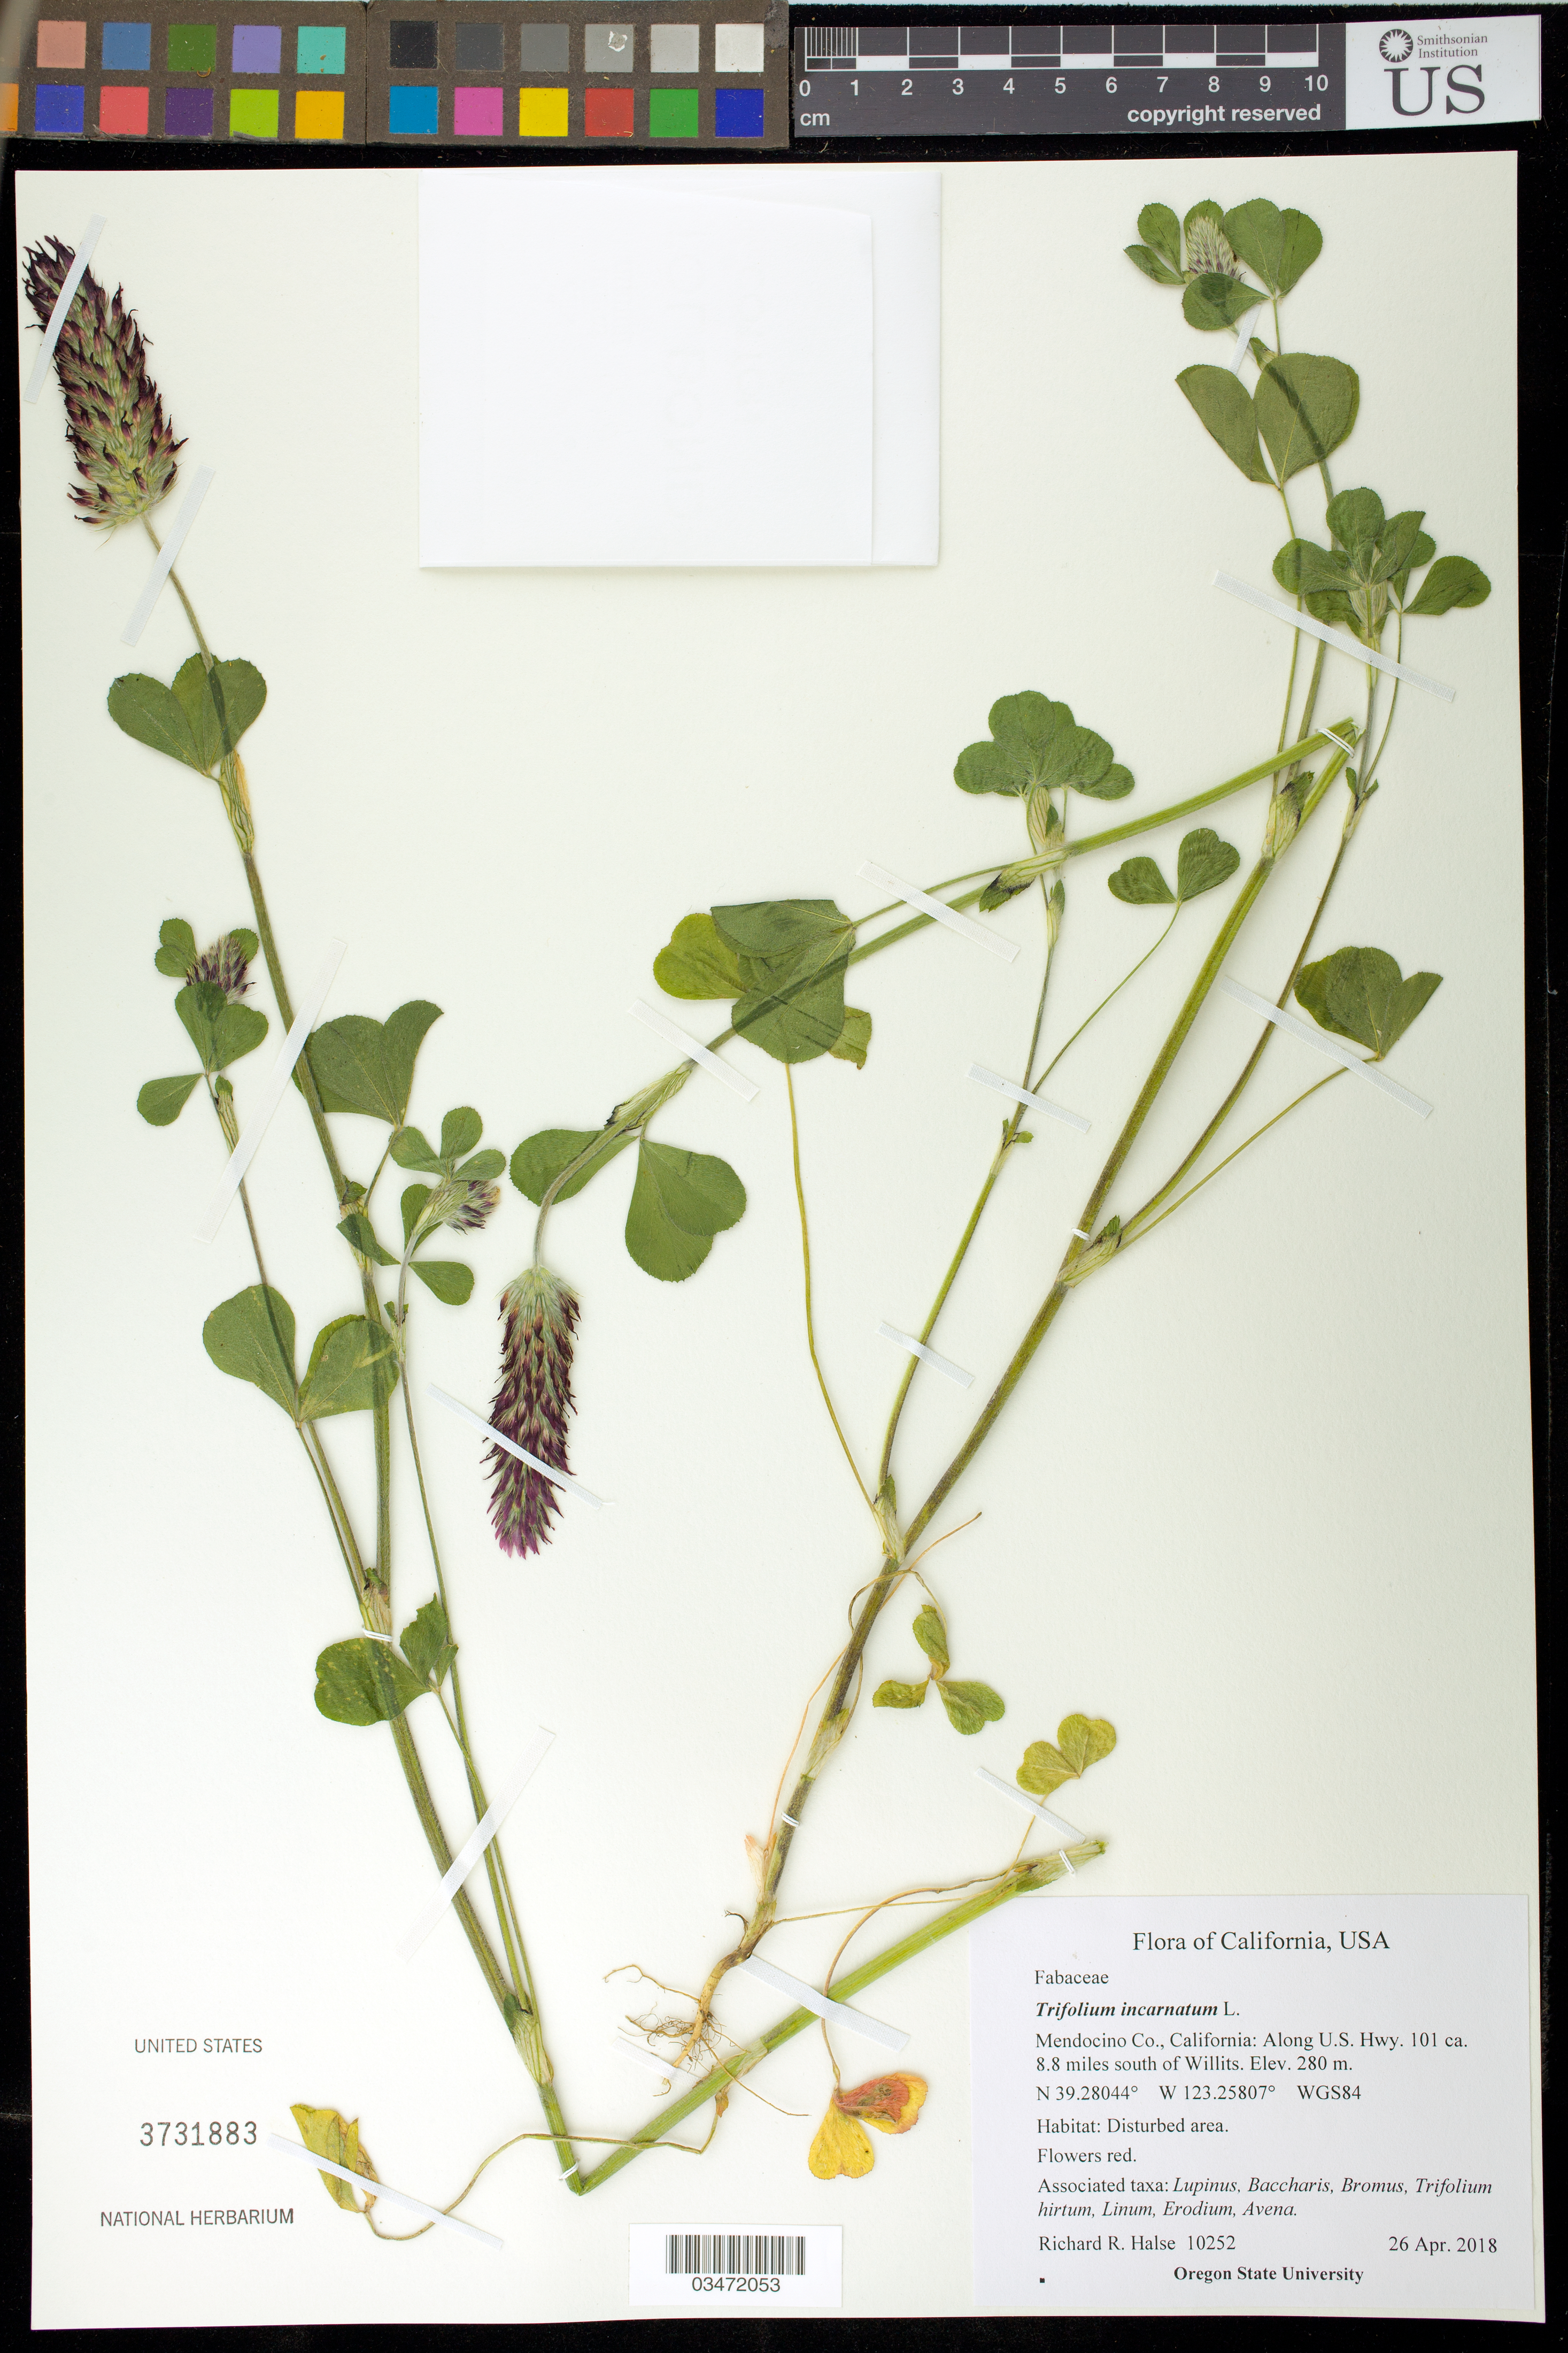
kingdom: Plantae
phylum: Tracheophyta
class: Magnoliopsida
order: Fabales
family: Fabaceae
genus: Trifolium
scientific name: Trifolium incarnatum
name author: L.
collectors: R. Halse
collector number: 10252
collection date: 2018-04-26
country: United States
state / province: California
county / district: Mendocino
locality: US Hwy 101, ca. 8.8 miles S of Willits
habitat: Disturbed area. Associated taxa: Lupinus, Baccharis, Bromus, Trifolium hirtum, Linum, Erodium, Avena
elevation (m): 280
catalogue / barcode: US 3731883